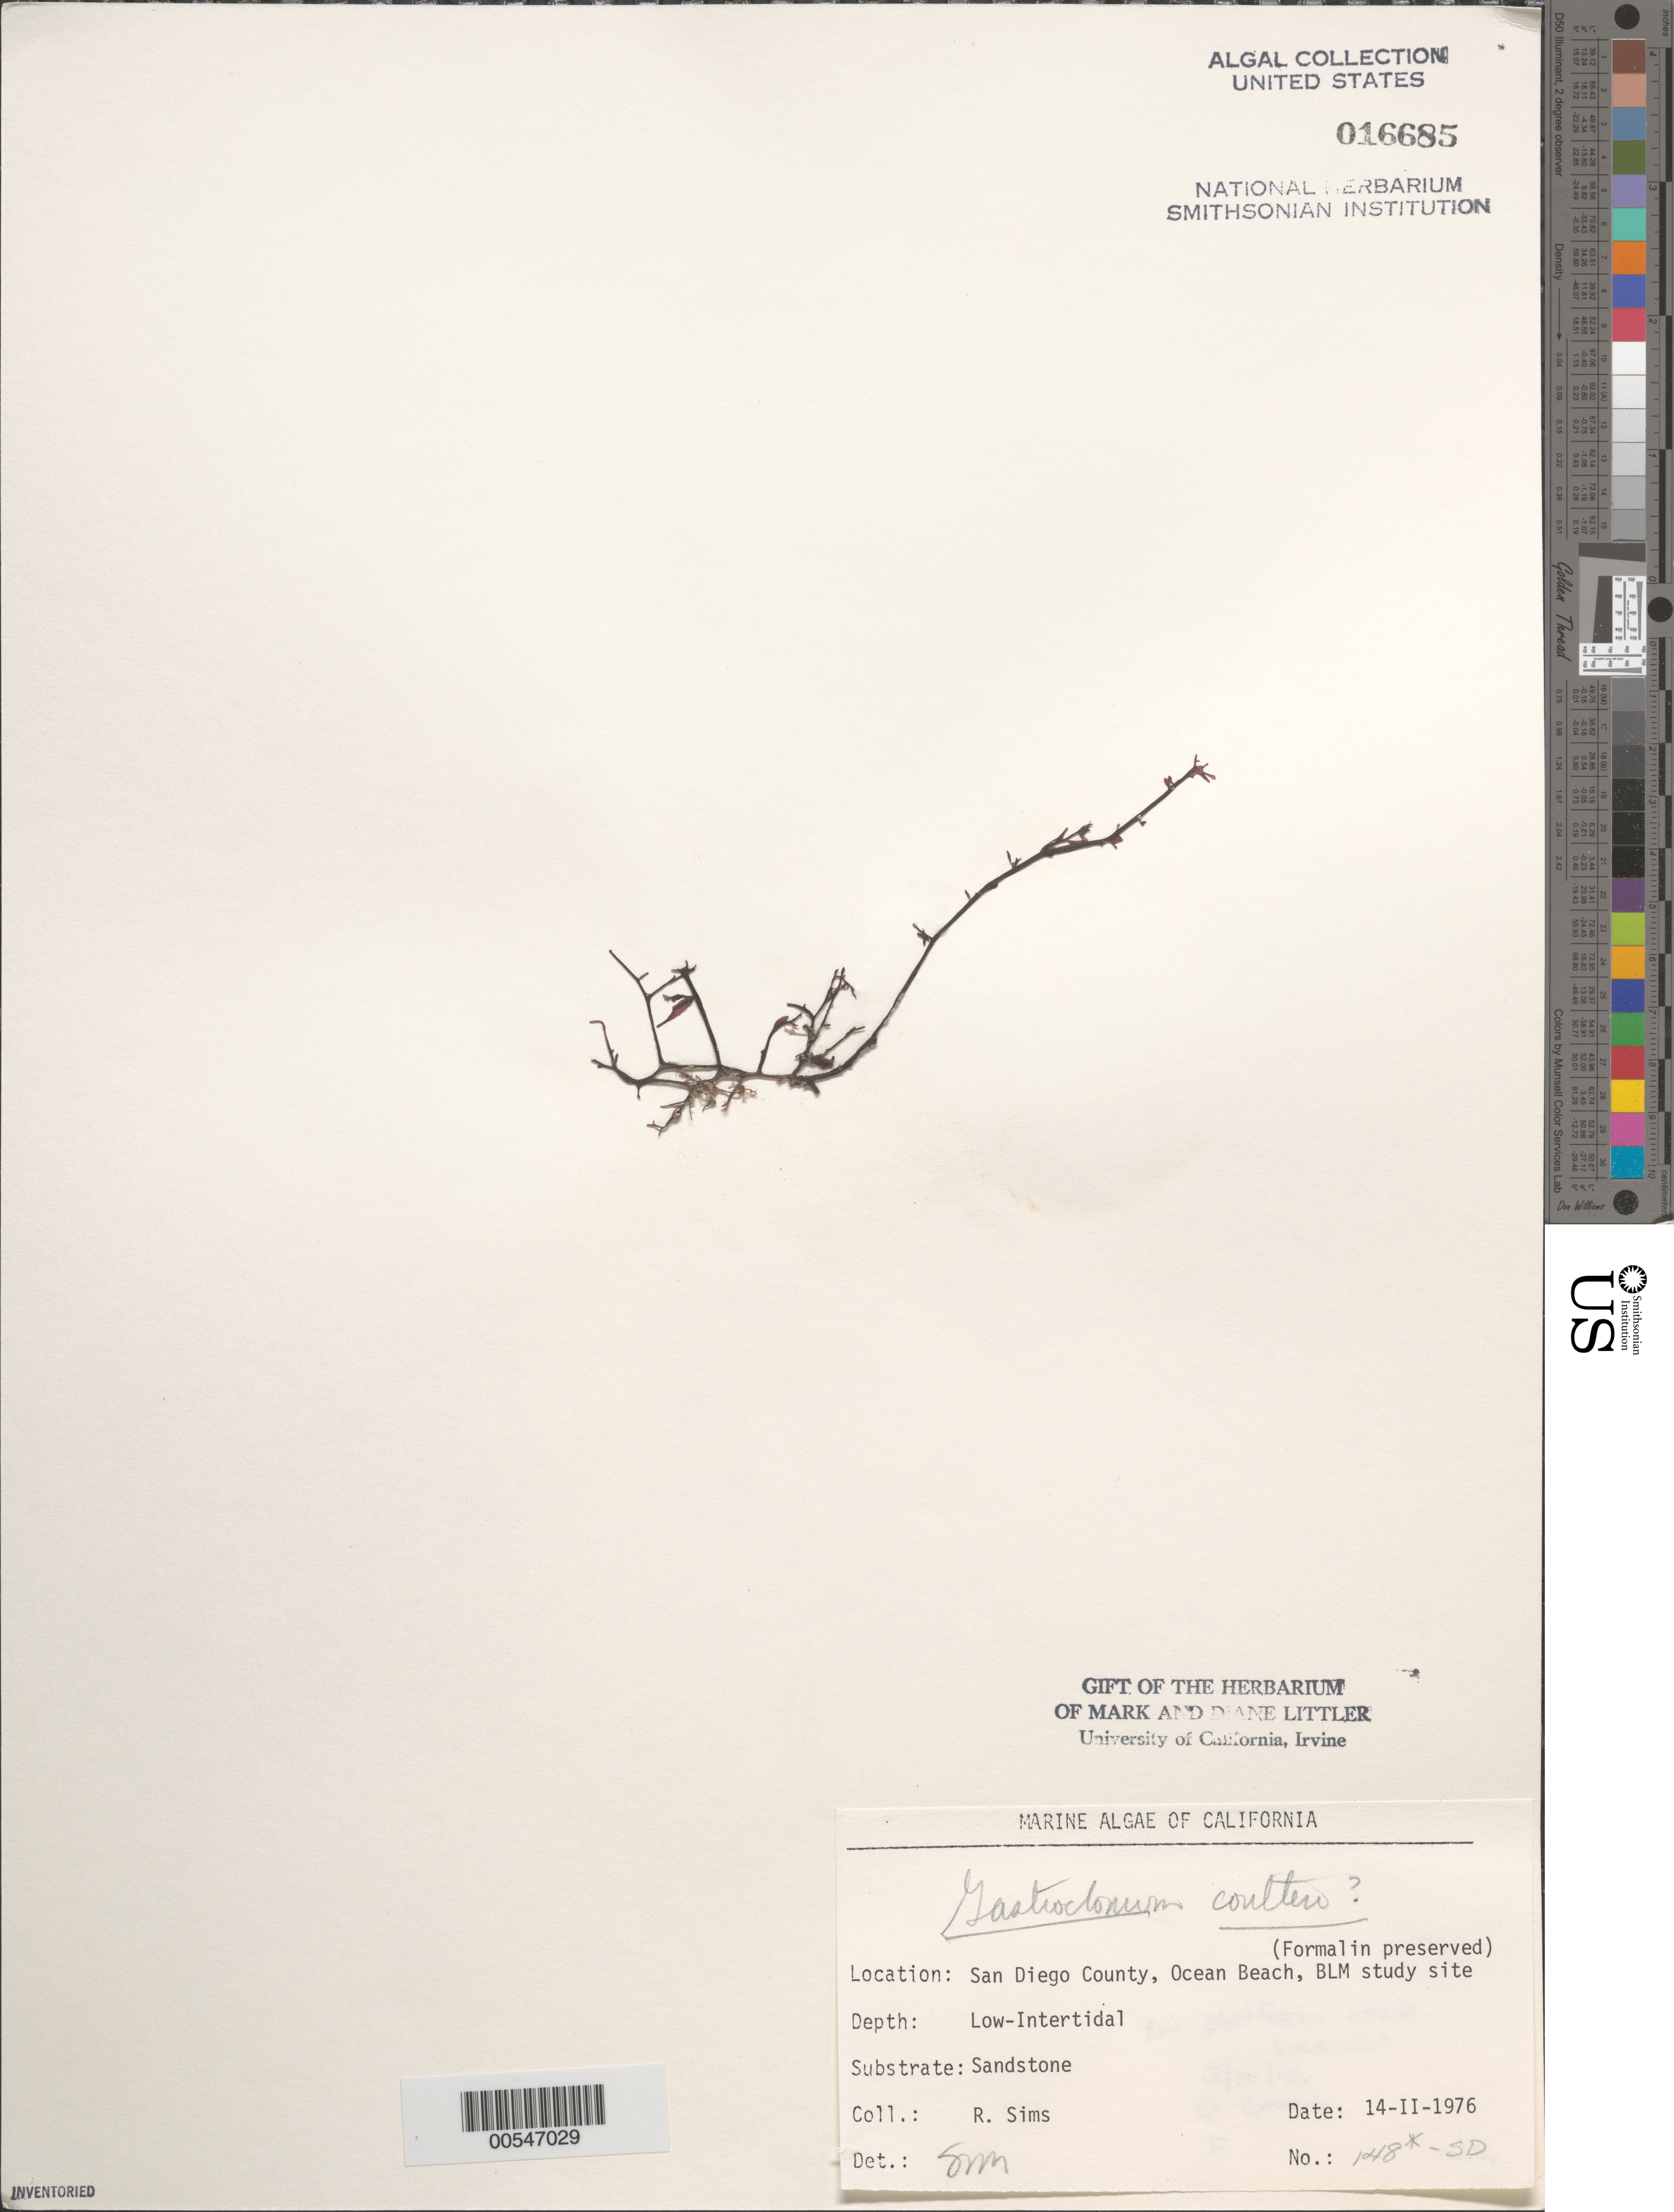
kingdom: Plantae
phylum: Rhodophyta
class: Florideophyceae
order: Rhodymeniales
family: Champiaceae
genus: Neogastroclonium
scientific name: Neogastroclonium subarticulatum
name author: (Turner) L. Le Gall et al.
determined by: Algae name updating Project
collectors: R. H. Sims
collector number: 148*-sd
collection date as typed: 14 Feb 1976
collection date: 1976-02-14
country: United States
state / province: California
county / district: San Diego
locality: Ocean Beach, end of Del Monte Street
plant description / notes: BLM-SOCALBIGHT Rocky Intertidal Survey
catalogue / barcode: US 16685